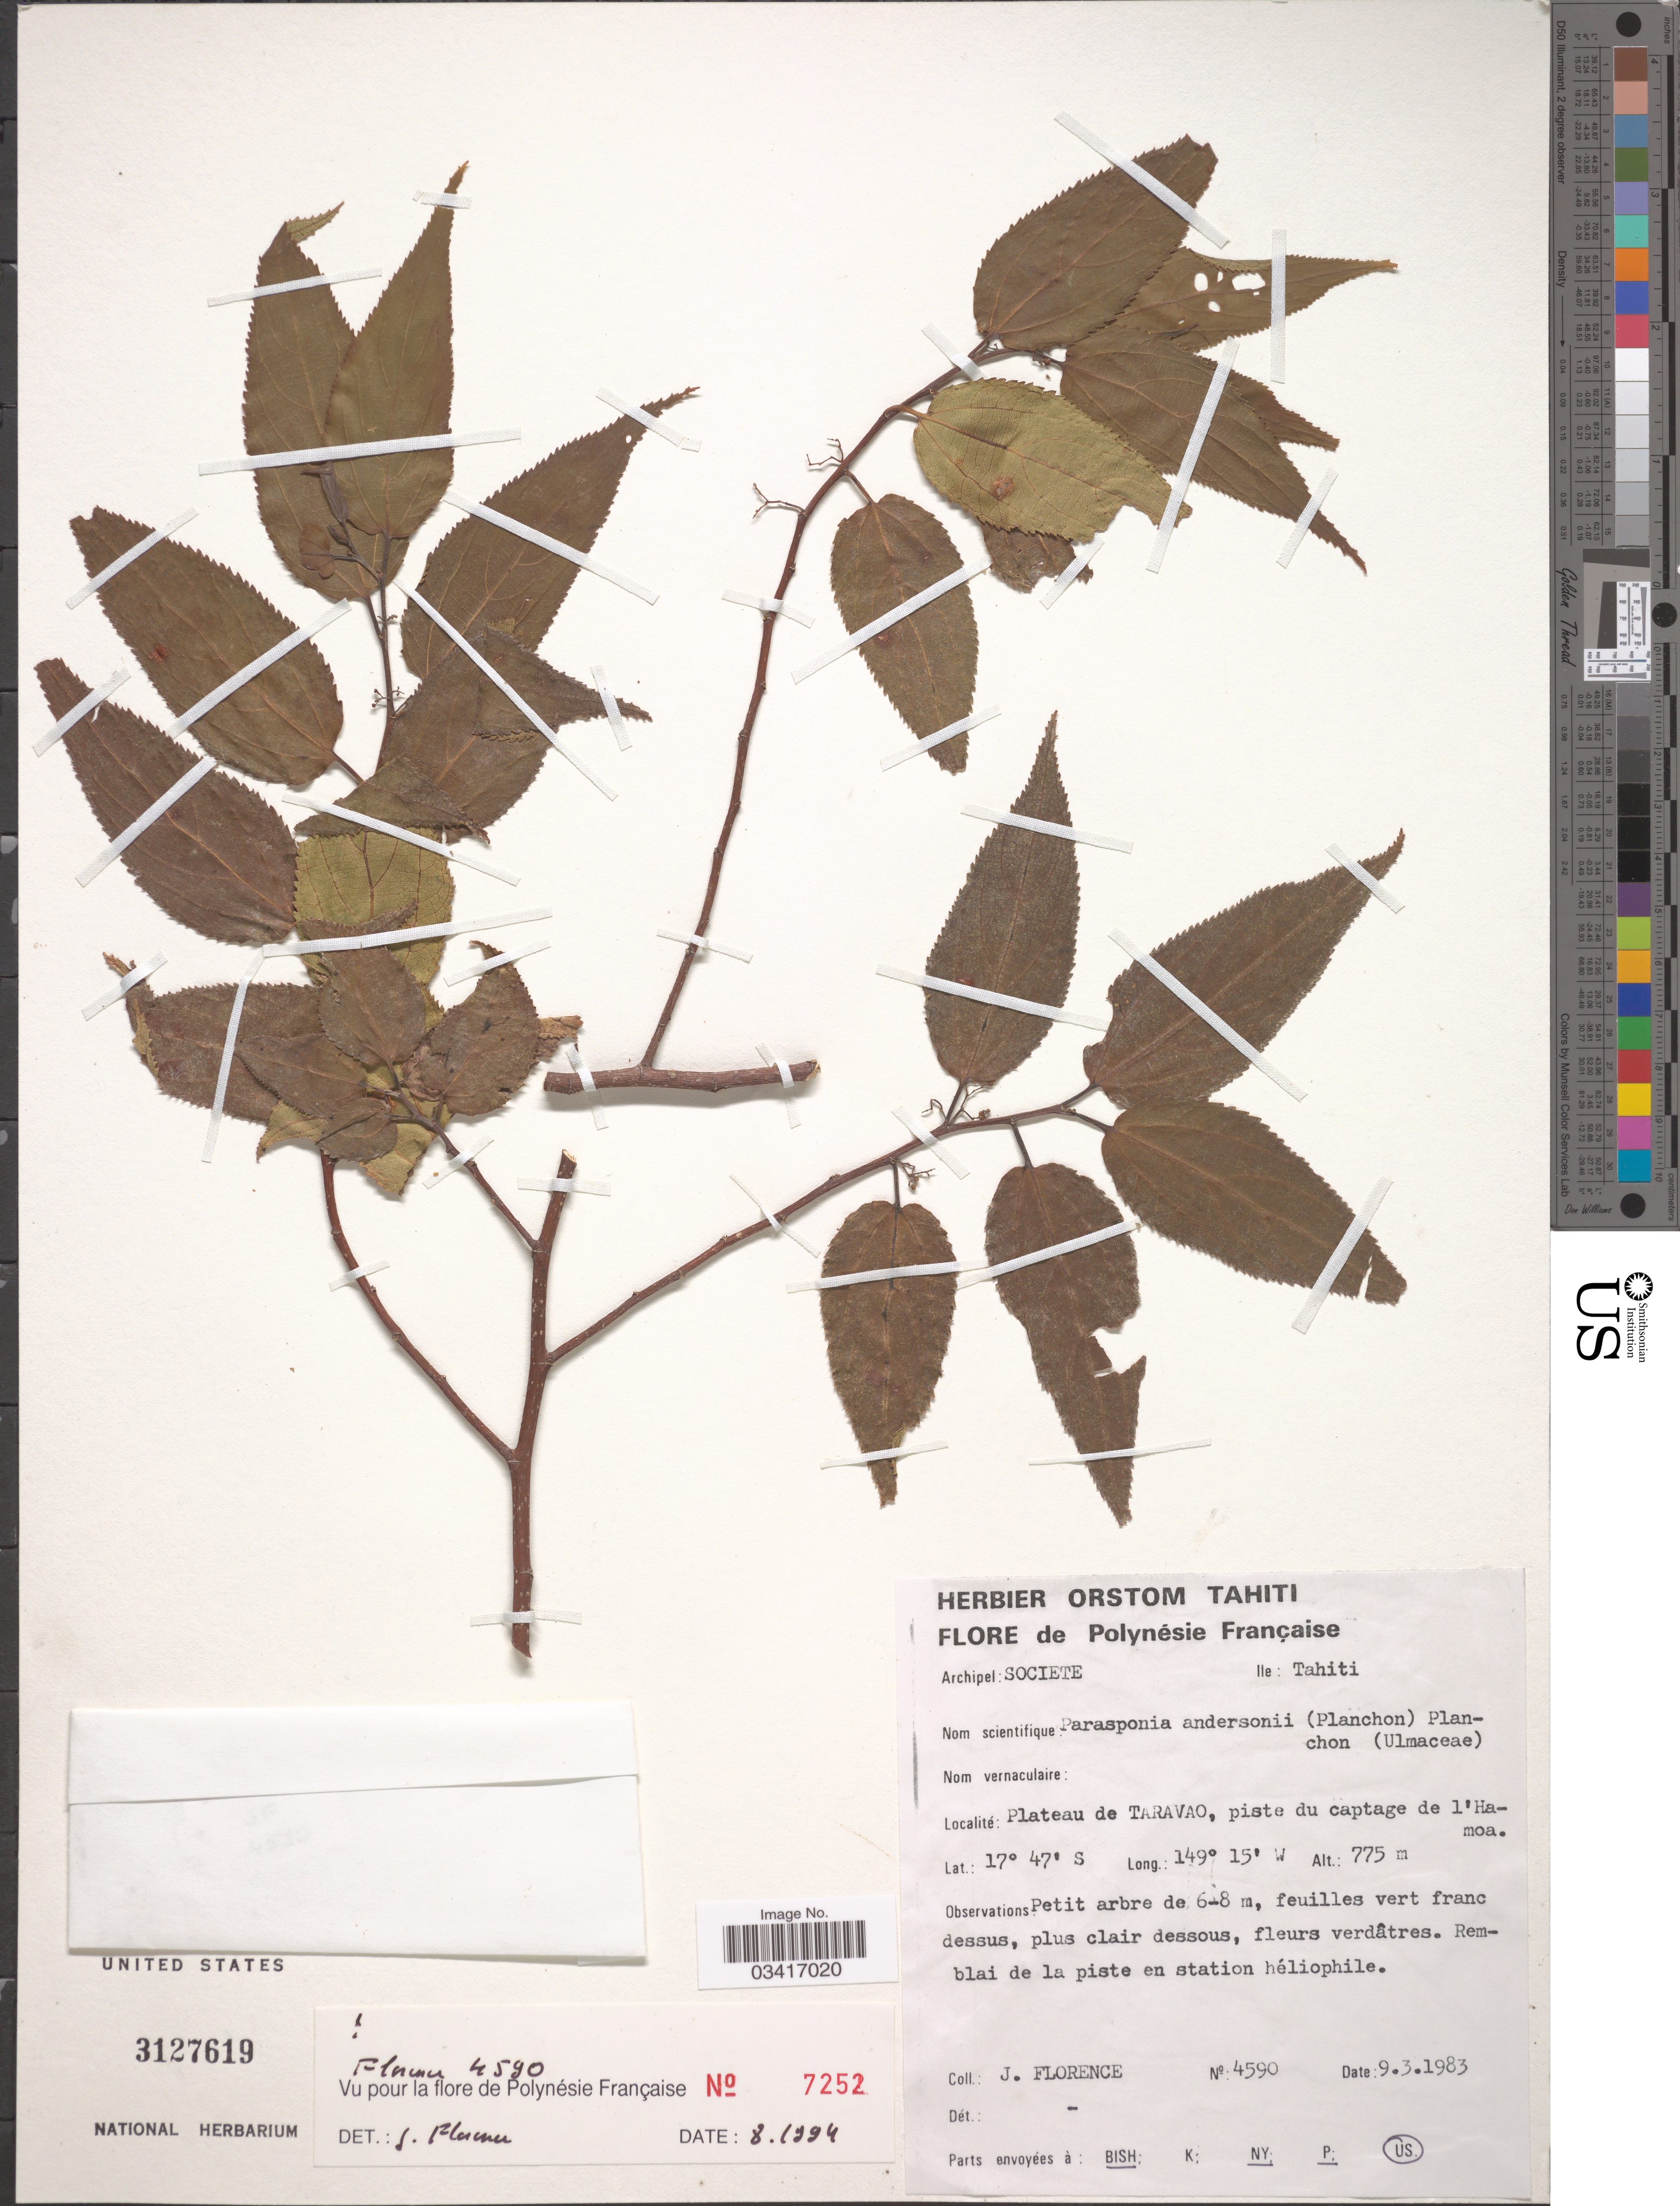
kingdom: Plantae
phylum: Tracheophyta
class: Magnoliopsida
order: Rosales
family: Cannabaceae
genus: Parasponia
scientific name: Parasponia andersonii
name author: Planch.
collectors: J. Florence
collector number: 4590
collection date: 1983-03-09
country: French Polynesia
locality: Polynésie Française. Archipel: Societe. Ile: Tahiti. Plateau de Taravao, piste du captage de l'Hamoa.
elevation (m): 775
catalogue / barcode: US 3127619